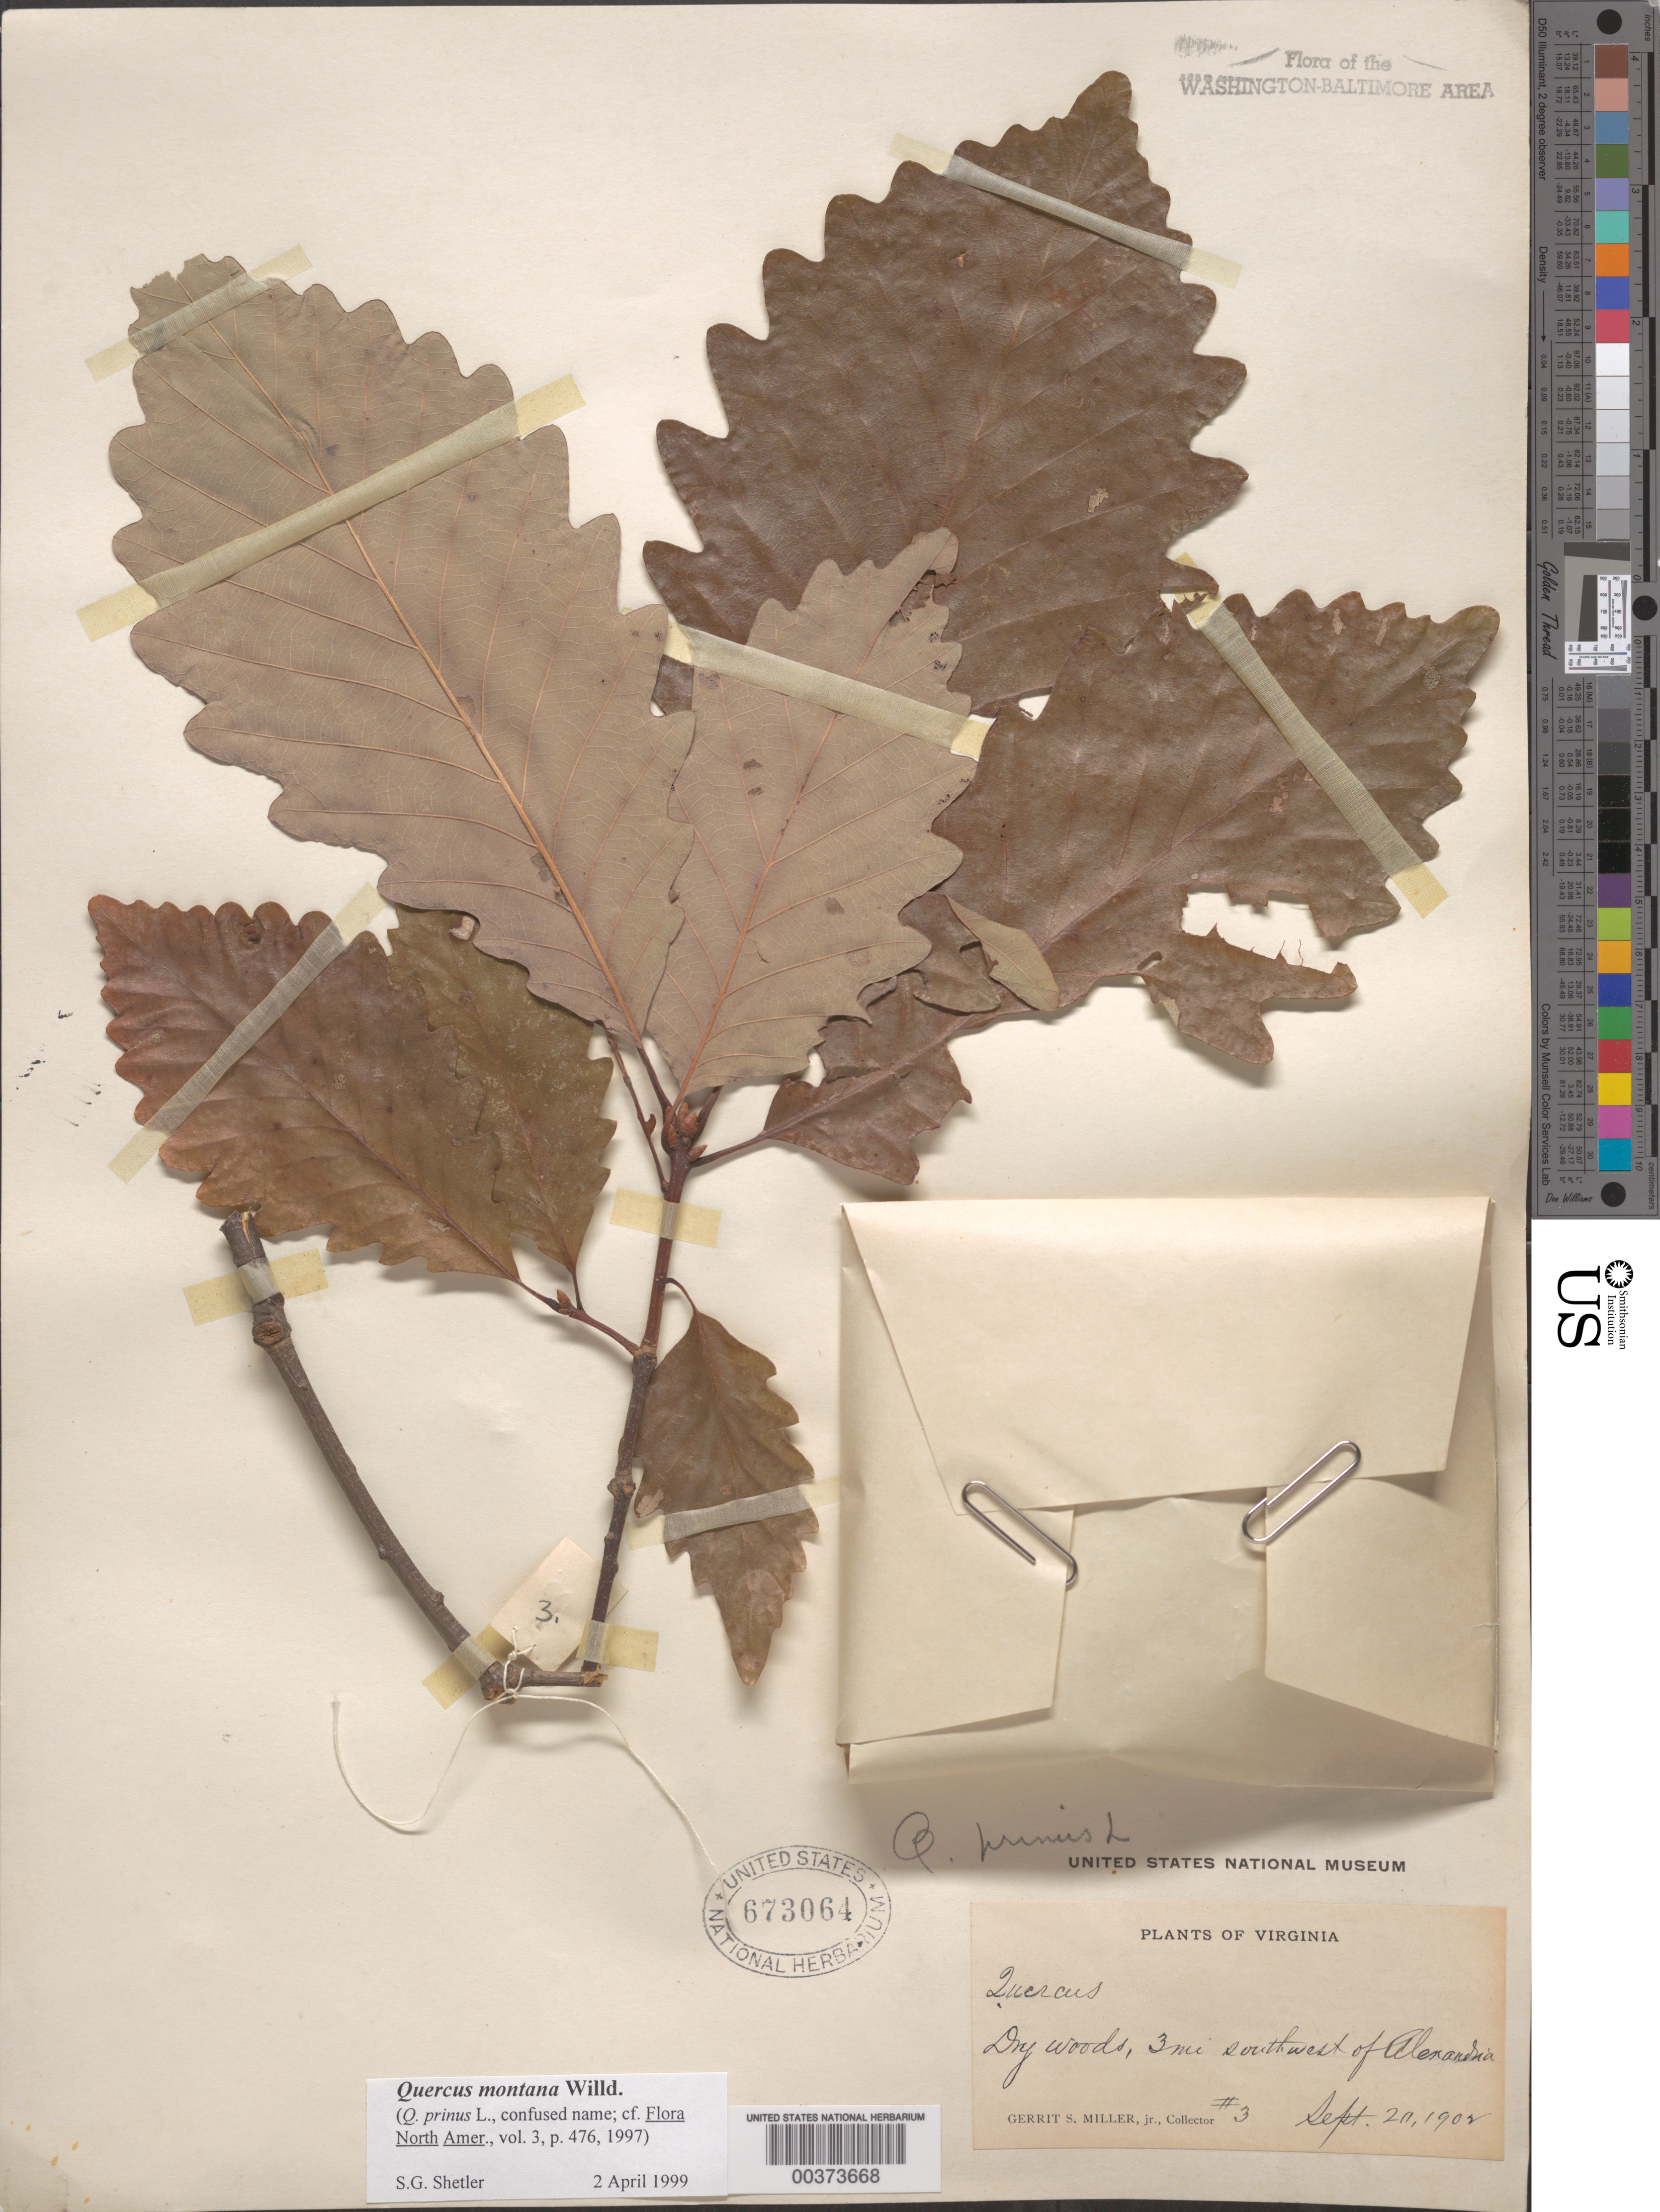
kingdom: Plantae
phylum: Tracheophyta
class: Magnoliopsida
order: Fagales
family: Fagaceae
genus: Quercus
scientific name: Quercus montana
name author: Willd.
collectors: G. S. Miller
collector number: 3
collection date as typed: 20 Sep 1902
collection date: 1902-09-20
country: United States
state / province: Virginia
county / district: Fairfax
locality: Southwest of Alexandria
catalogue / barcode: US 673064